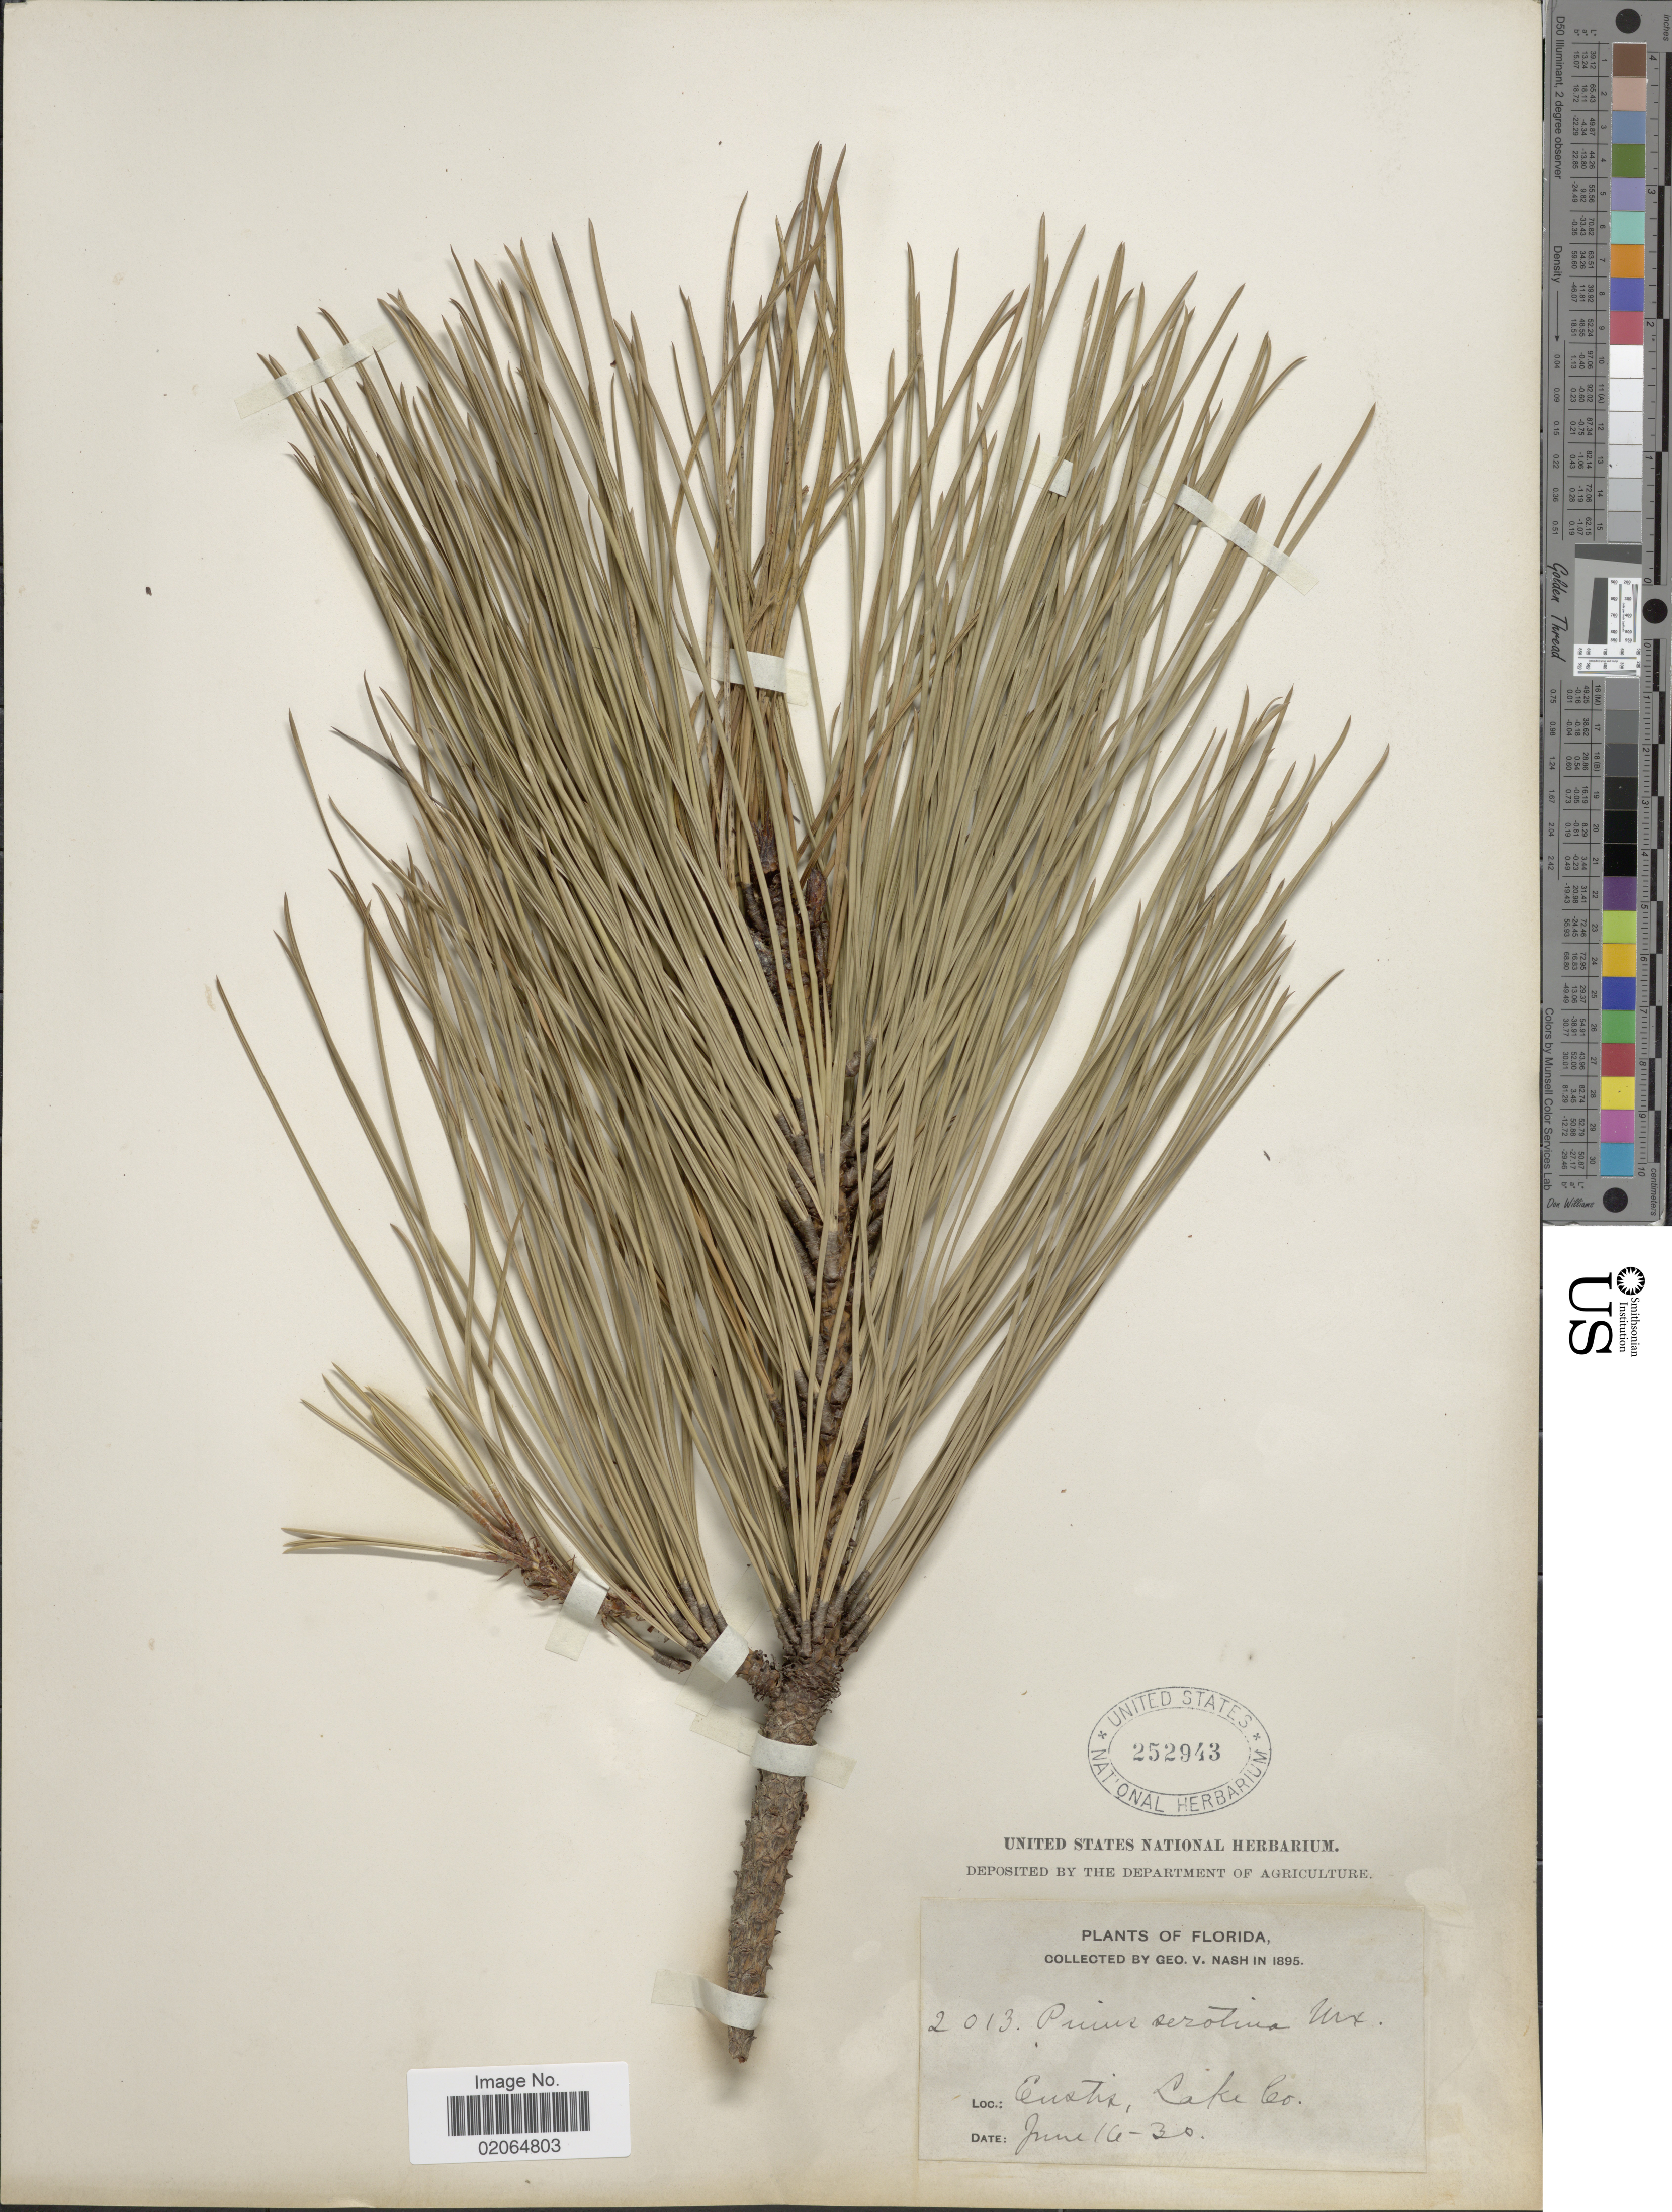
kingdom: Plantae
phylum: Tracheophyta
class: Pinopsida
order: Pinales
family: Pinaceae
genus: Pinus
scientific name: Pinus serotina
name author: Michx.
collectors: G. V. Nash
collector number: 2013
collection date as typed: Transcribed d/m/y: 16/6/30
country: United States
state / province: Florida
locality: Eustis, Lake Co.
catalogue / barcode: US 252943